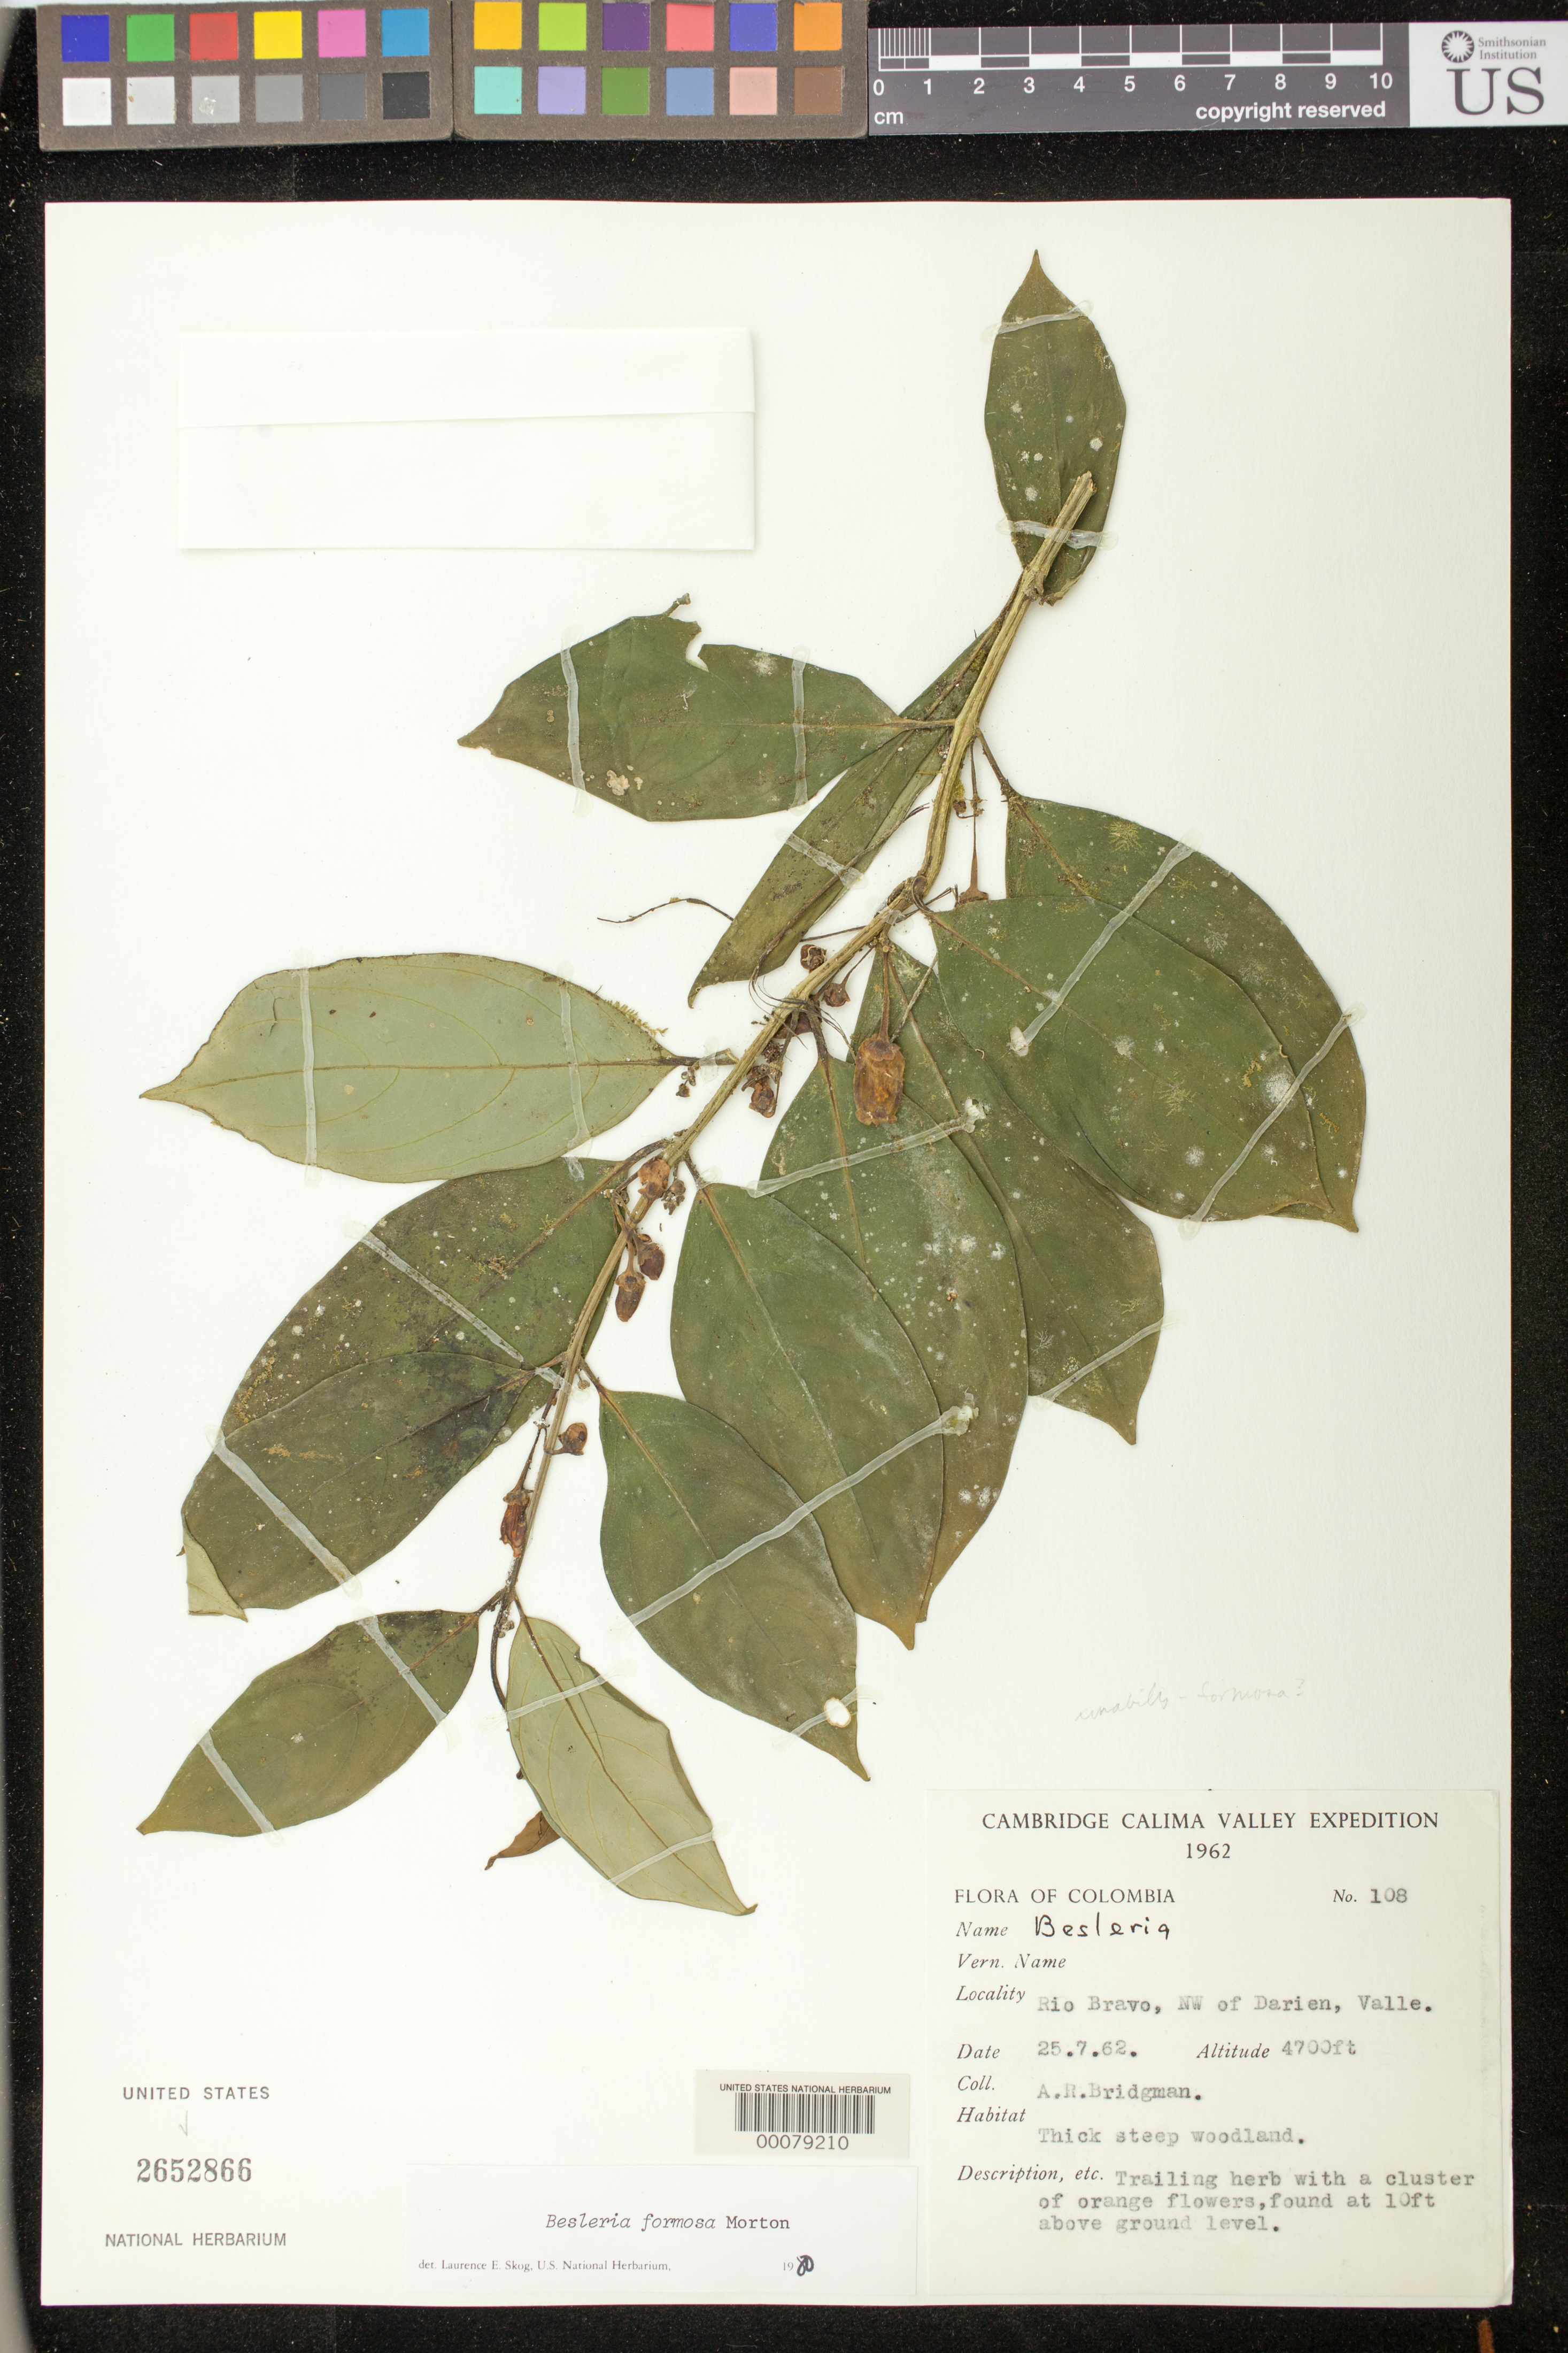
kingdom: Plantae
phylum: Tracheophyta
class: Magnoliopsida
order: Lamiales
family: Gesneriaceae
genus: Besleria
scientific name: Besleria amabilis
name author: C.V. Morton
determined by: Skog, Laurence E.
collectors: A. Bridgeman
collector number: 108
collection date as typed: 25 Jul 1962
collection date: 1962-07-25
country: Colombia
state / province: Valle del Cauca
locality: Rio Bravo, NW of Darien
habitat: Thick steep woodland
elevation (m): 1433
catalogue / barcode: US 2652866